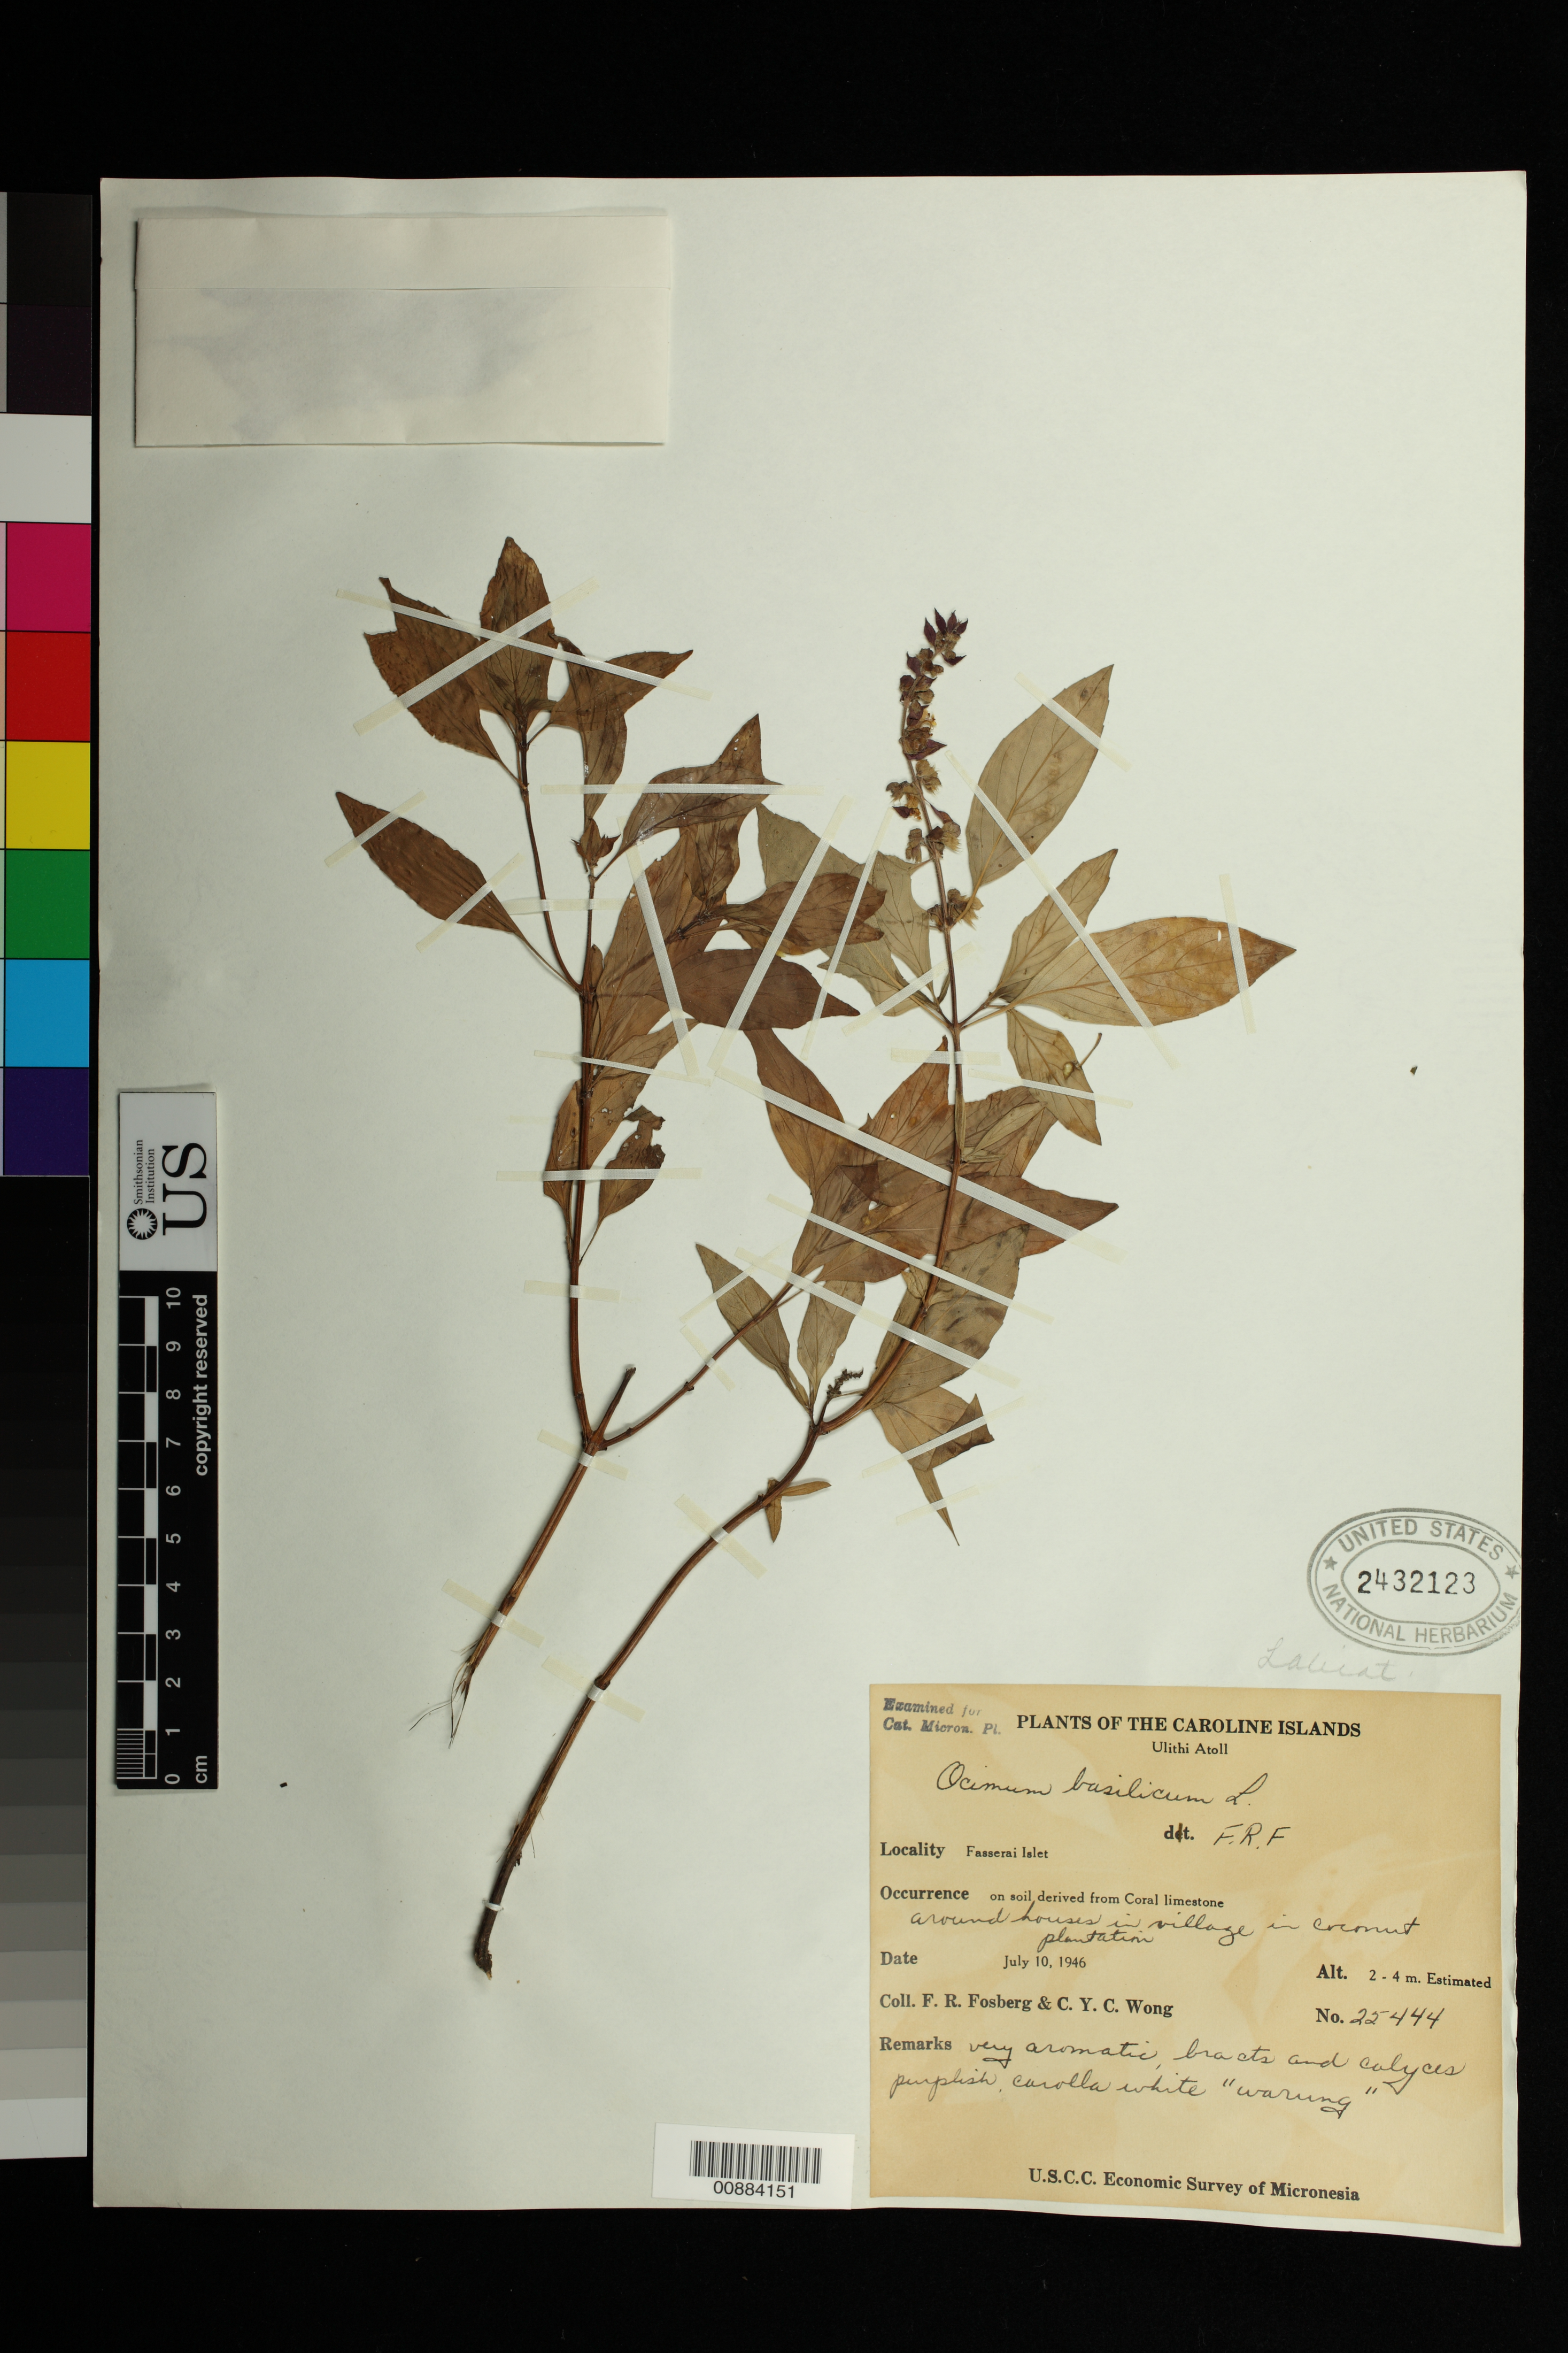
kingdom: Plantae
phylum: Tracheophyta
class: Magnoliopsida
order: Lamiales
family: Lamiaceae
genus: Ocimum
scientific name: Ocimum basilicum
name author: L.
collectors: F. R. Fosberg & C. Wong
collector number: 22444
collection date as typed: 10 Jul 1946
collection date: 1946-07-10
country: Micronesia, Federated States of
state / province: Yap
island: Ulithi Atoll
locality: Fasserai Islet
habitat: around houses in village in coconut plantation, on soil derived from coral limestone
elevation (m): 2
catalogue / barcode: US 2432123